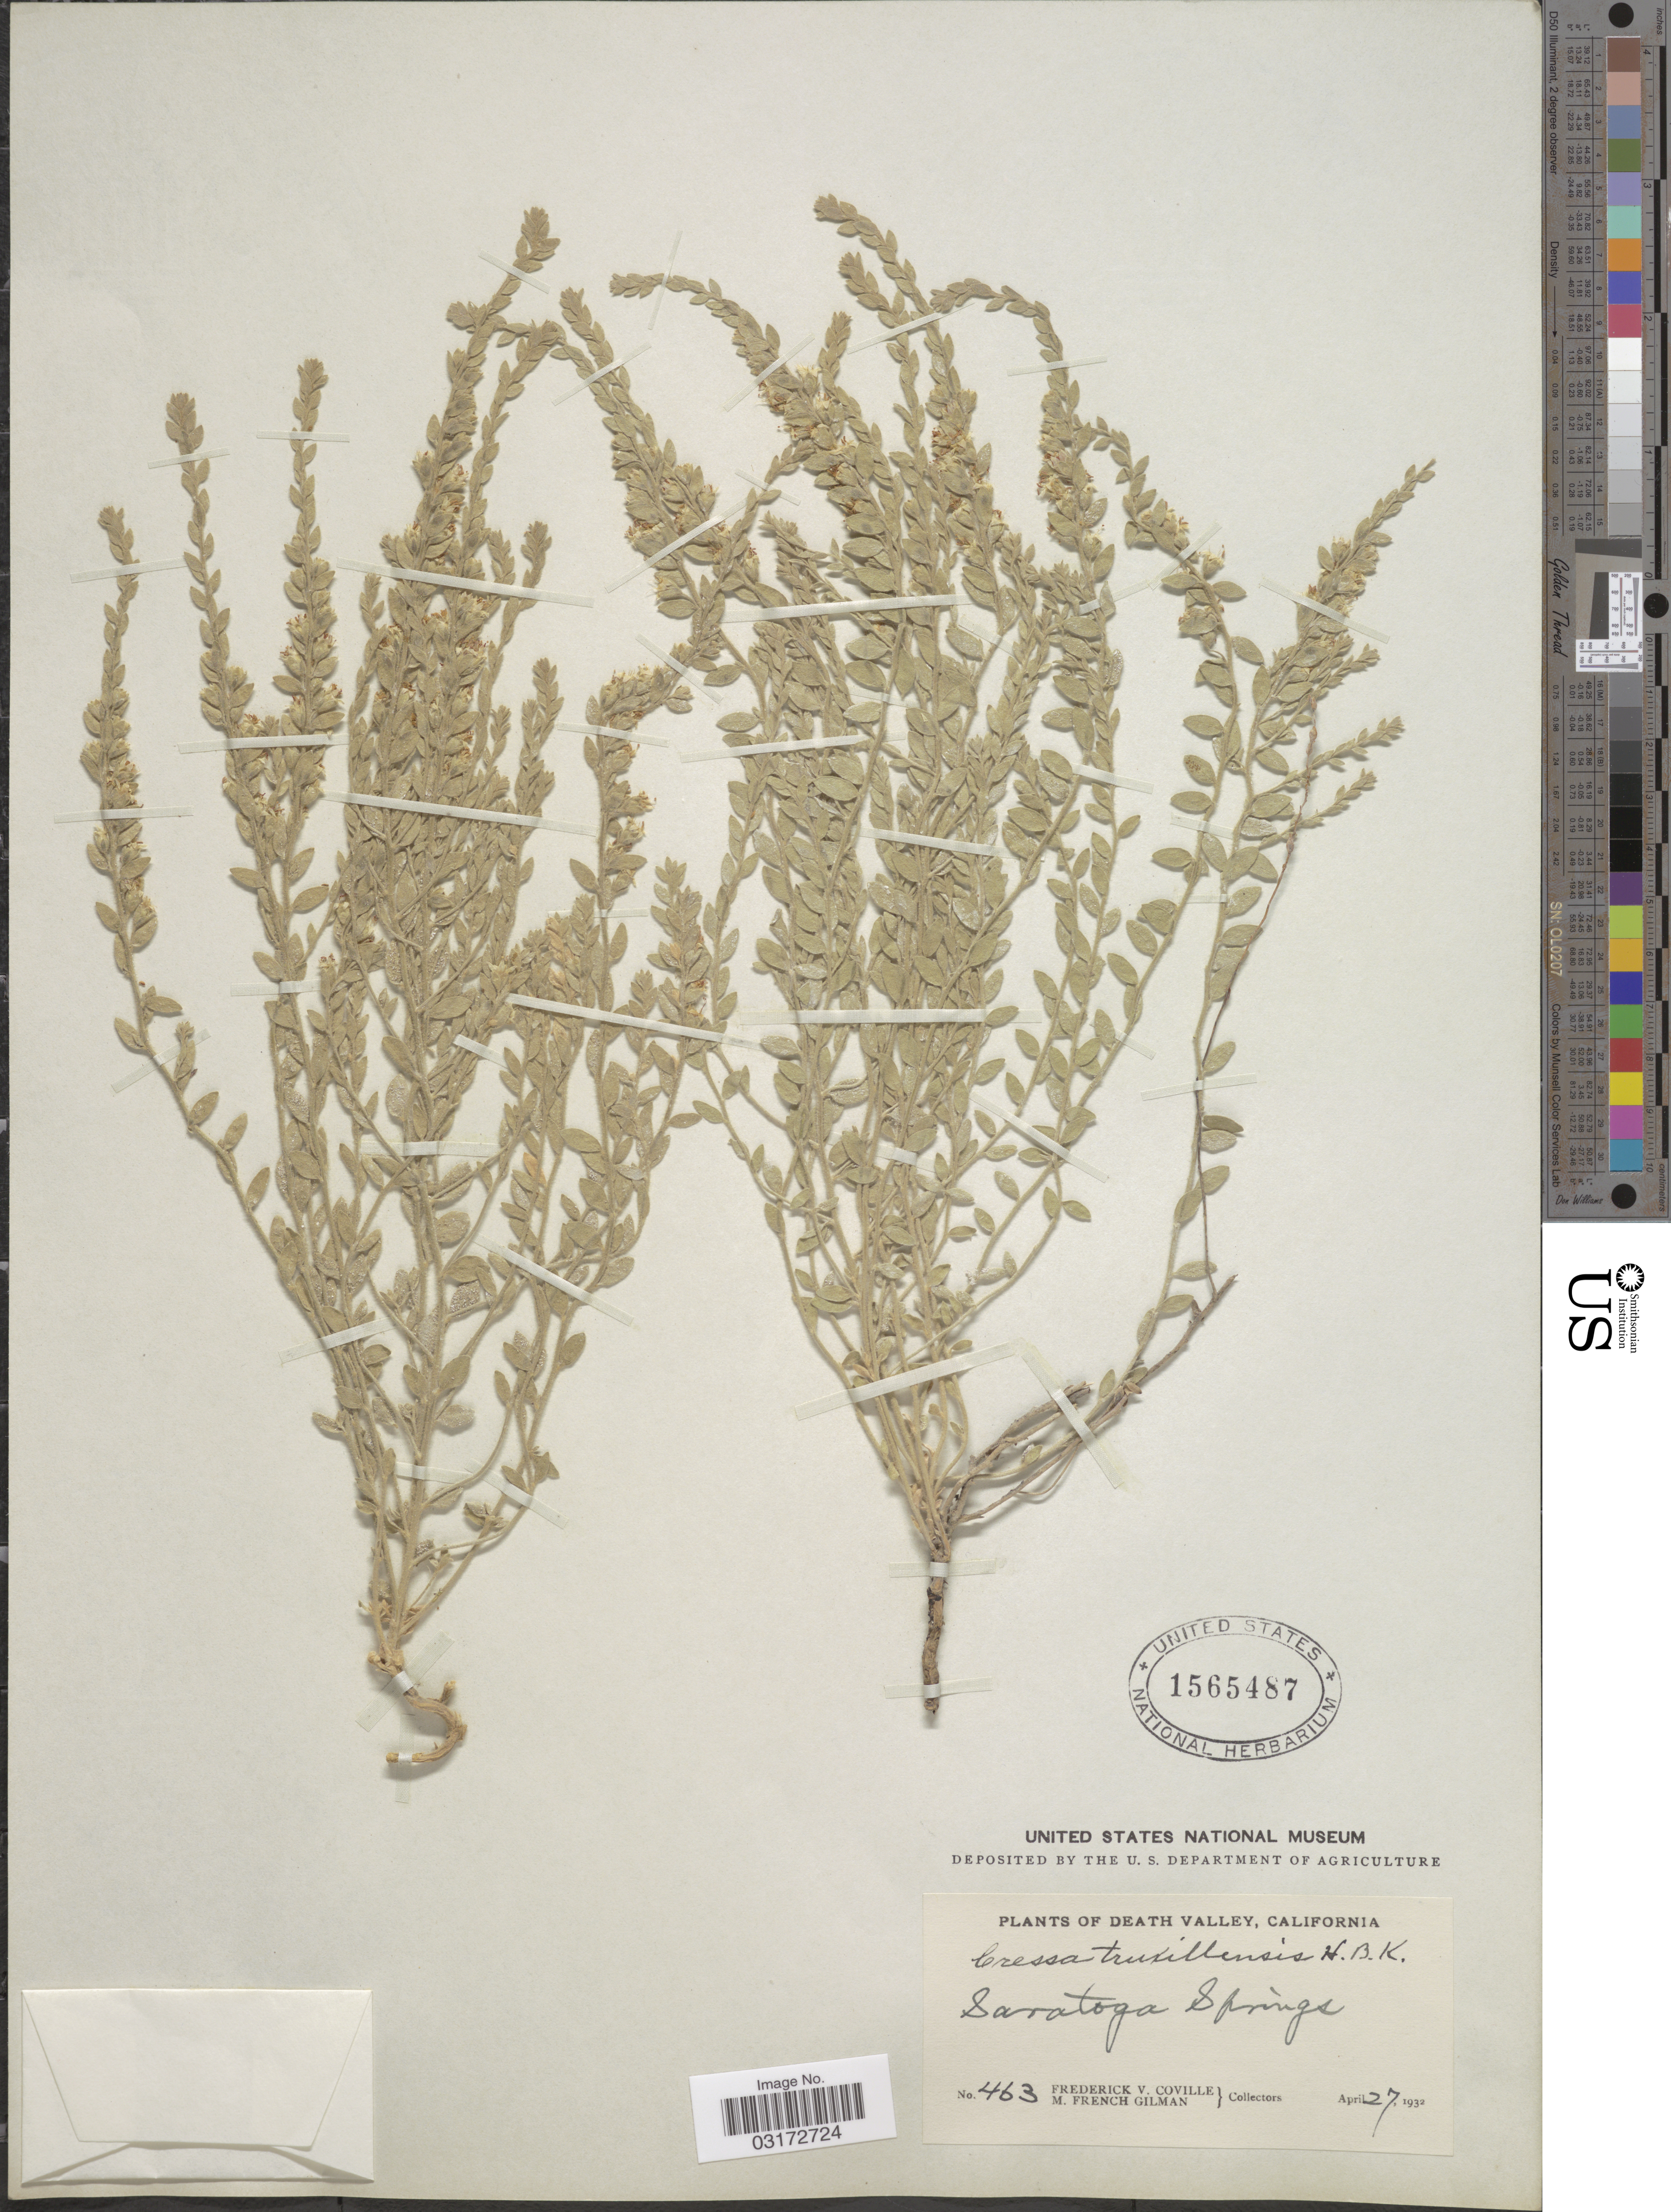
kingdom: Plantae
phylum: Tracheophyta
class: Magnoliopsida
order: Solanales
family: Convolvulaceae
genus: Cressa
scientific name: Cressa truxillensis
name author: Kunth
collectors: F. V. Coville & M. F. Gilman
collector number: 463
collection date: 1932-04-27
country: United States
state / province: California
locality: Death Valley. Saratoga Springs.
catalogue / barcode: US 1565487